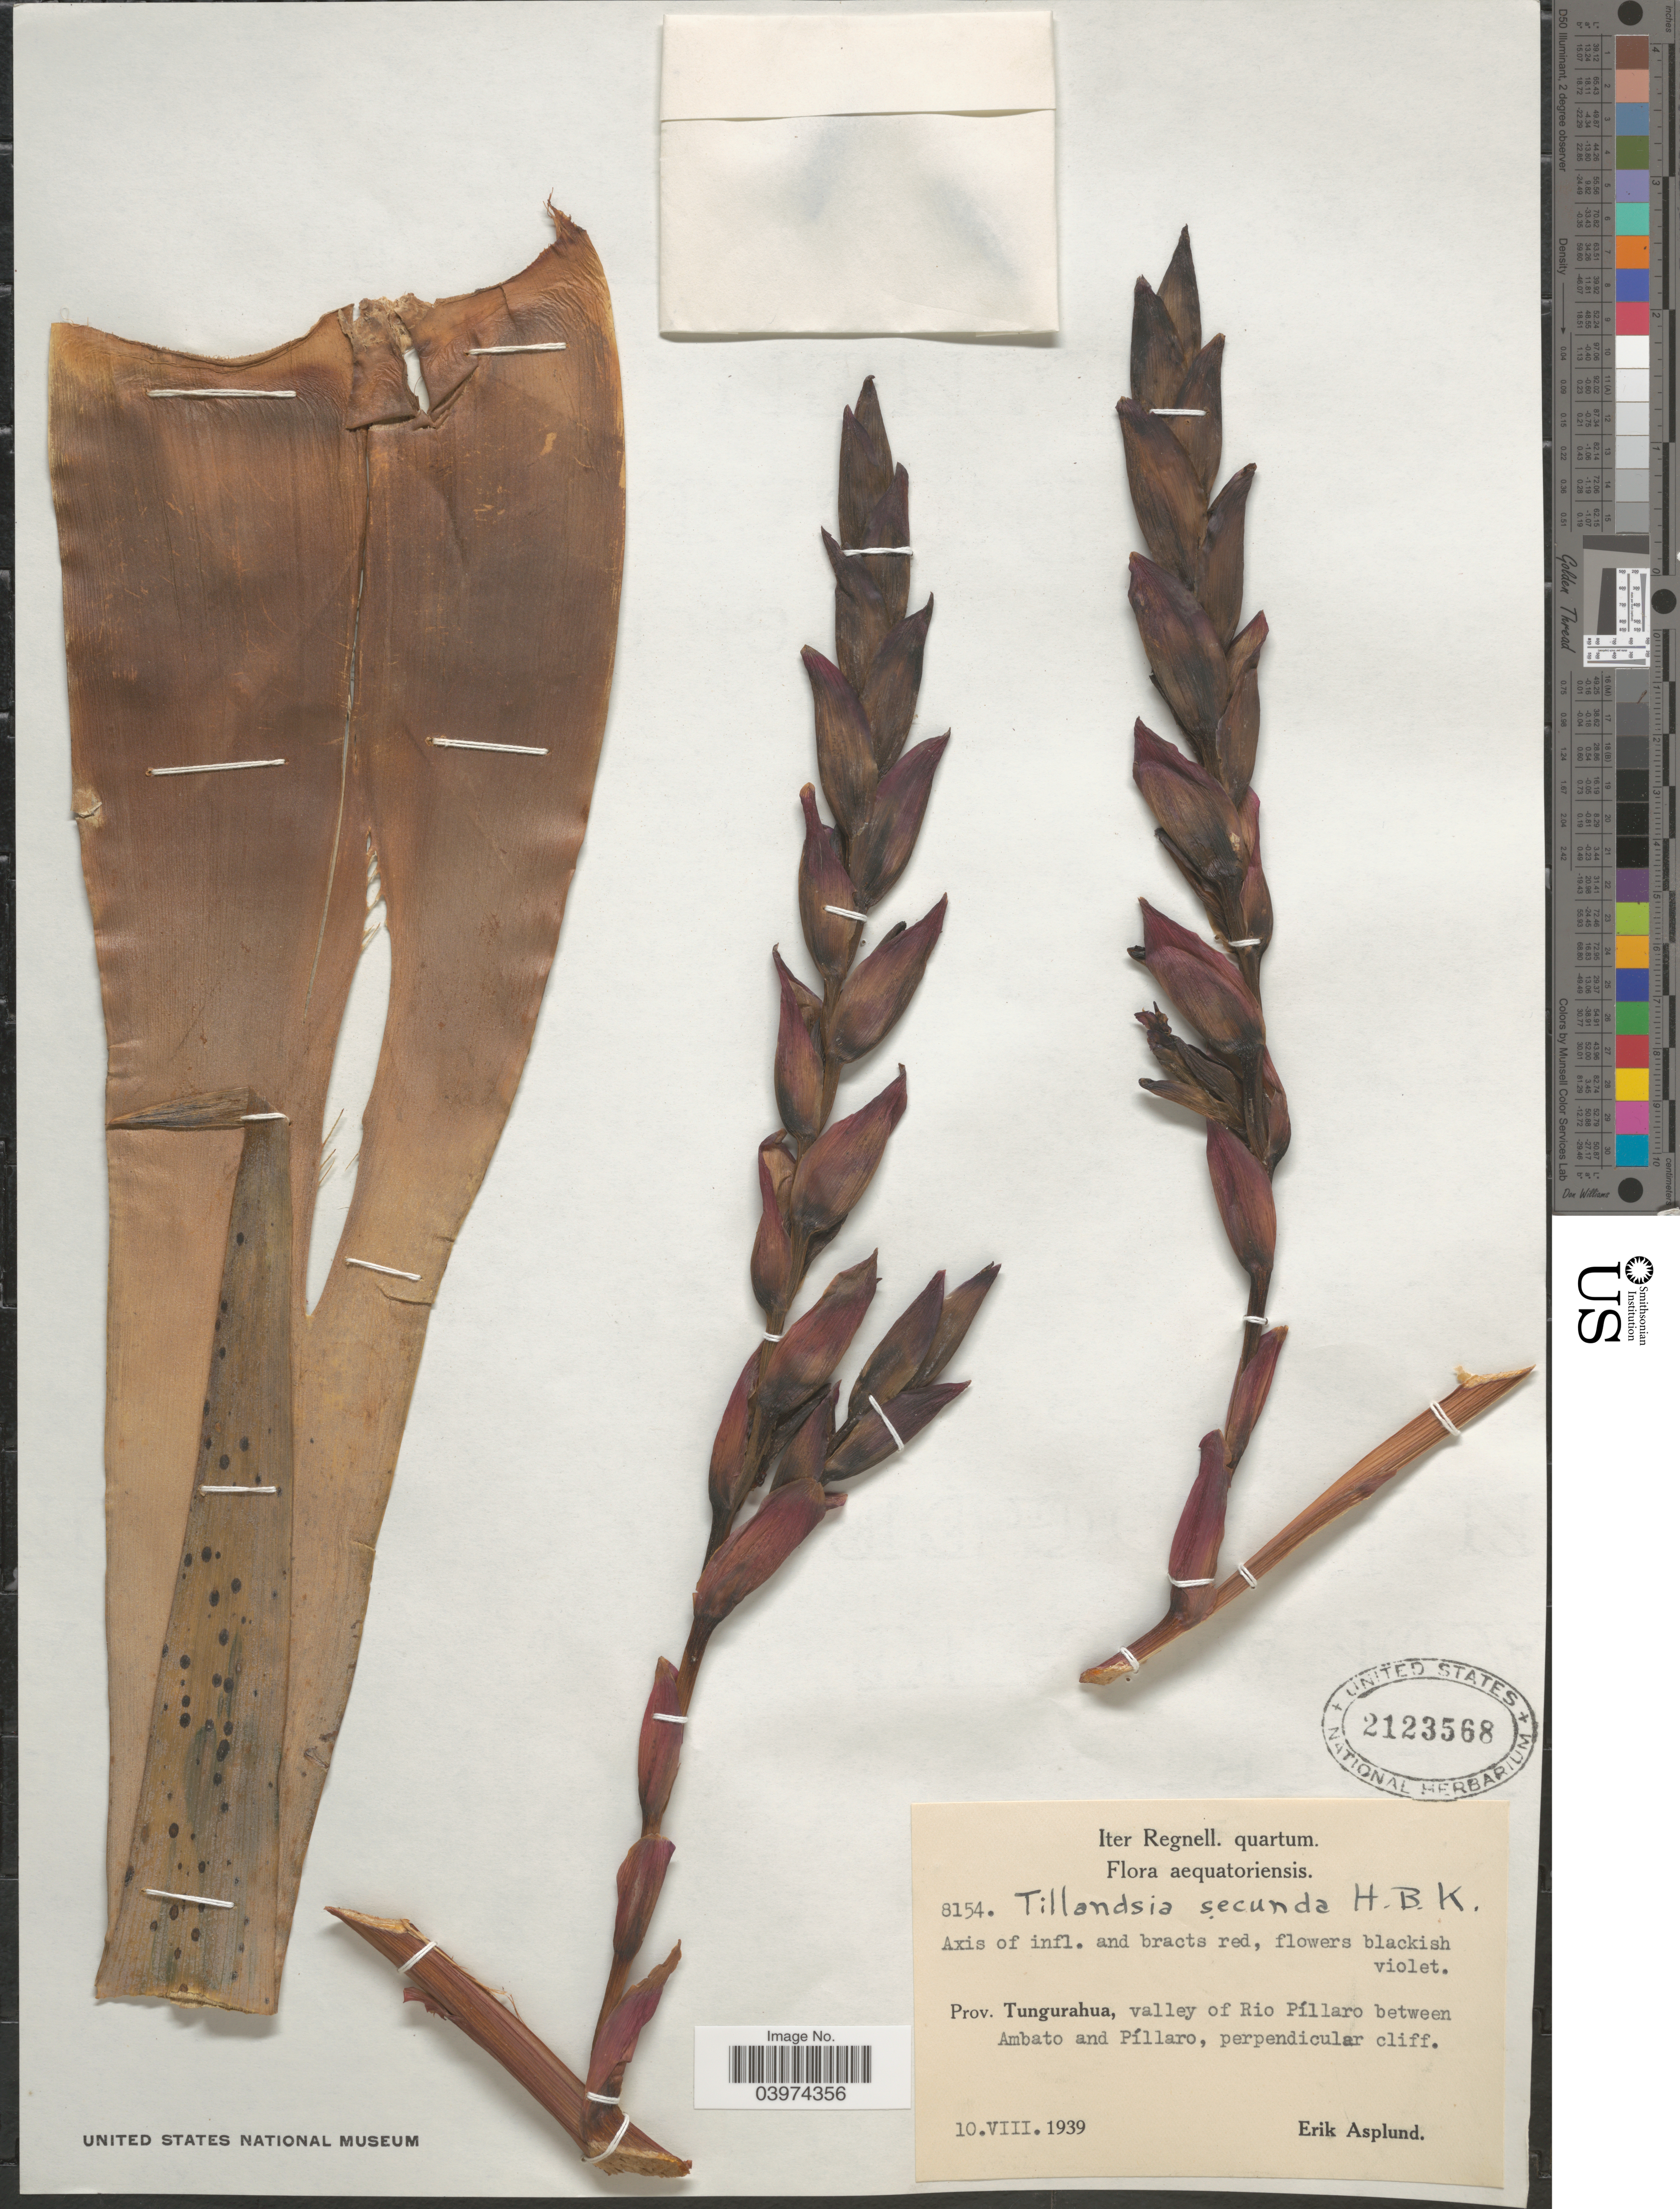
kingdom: Plantae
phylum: Tracheophyta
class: Liliopsida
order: Poales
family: Bromeliaceae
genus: Tillandsia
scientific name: Tillandsia secunda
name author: Kunth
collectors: E. Asplund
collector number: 8154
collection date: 1939-08-10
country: Ecuador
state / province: Tungurahua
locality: Iter Regnell. quartum. Aequatoriensis. Prov. Tungurahua, valley of Rio Píllaro between Ambato and Píllaro, perpendicular cliff.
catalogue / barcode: US 2123568